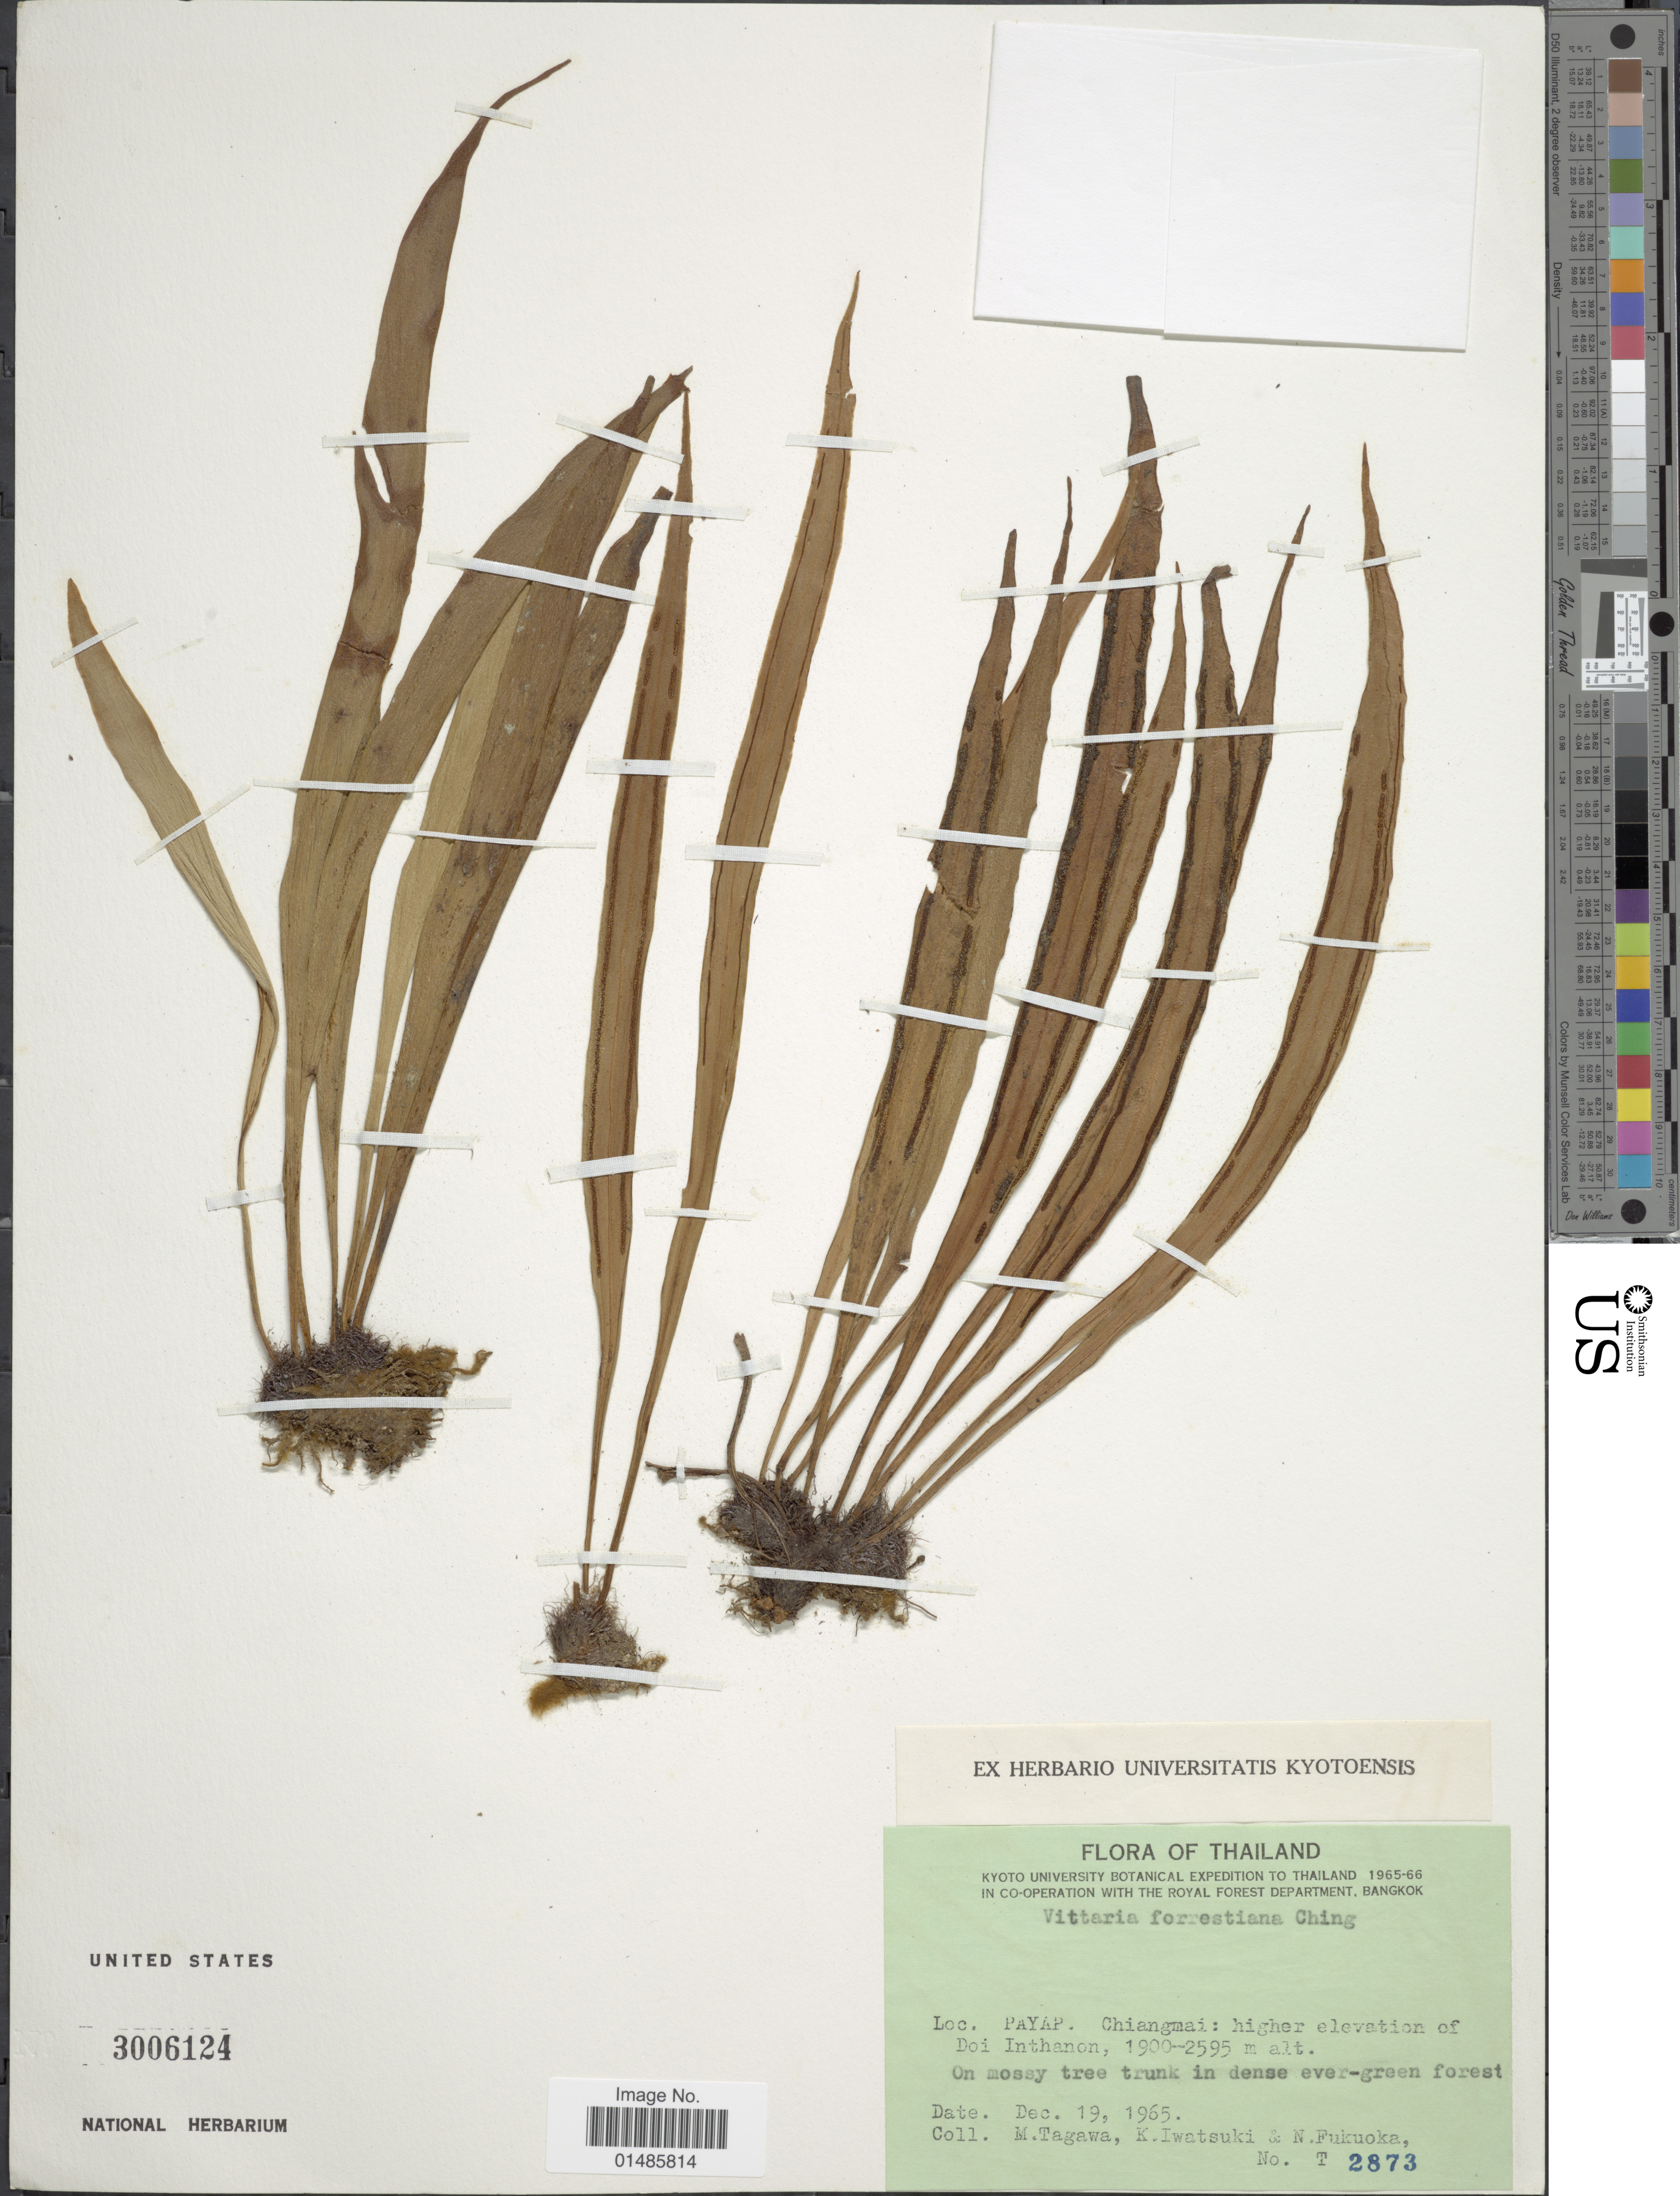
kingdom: Plantae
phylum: Tracheophyta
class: Polypodiopsida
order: Polypodiales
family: Pteridaceae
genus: Haplopteris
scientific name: Haplopteris forrestiana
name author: (Ching) E.H. Crane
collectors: M. Tagawa, K. Iwatsuki & N. Fukuoka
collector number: T 2873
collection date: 1965-12-19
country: Thailand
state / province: Chiang Mai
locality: Payap. Higher elevation of Doi Inthanon.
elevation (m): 1900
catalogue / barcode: US 3006124